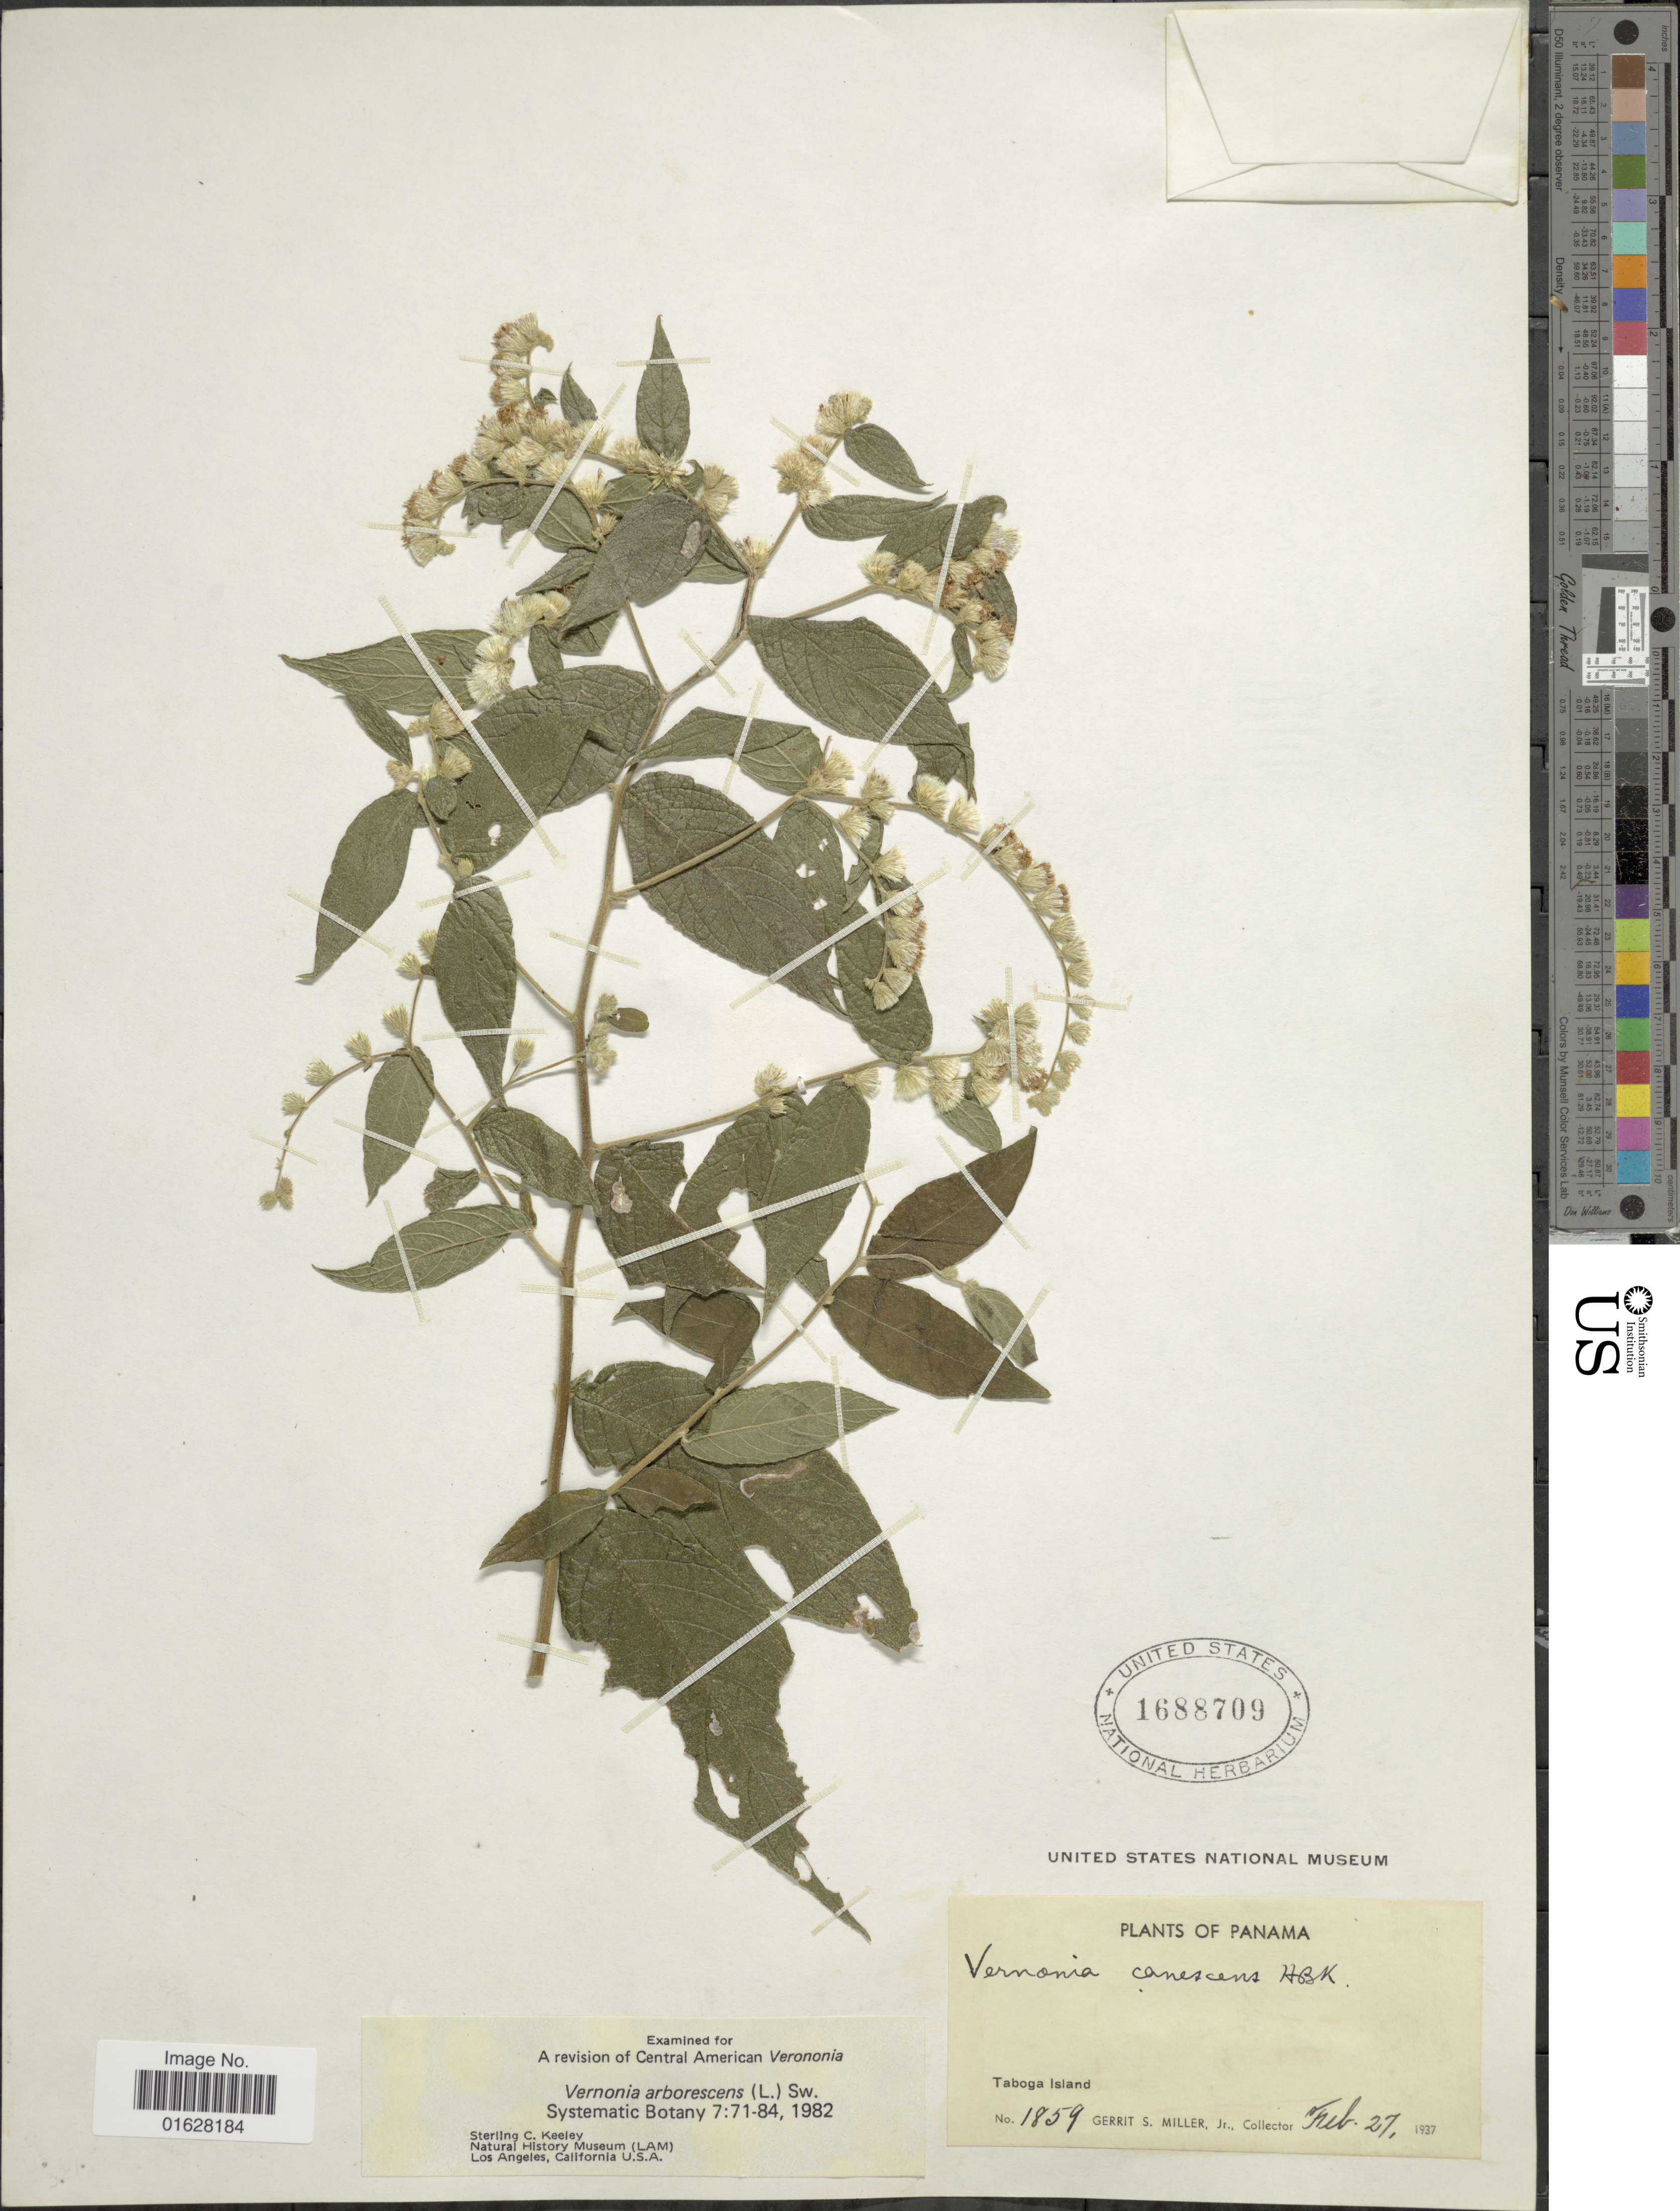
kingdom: Plantae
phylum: Tracheophyta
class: Magnoliopsida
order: Asterales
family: Asteraceae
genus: Lepidaploa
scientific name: Lepidaploa canescens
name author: (Kunth) H. Rob.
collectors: G. S. Miller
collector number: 1859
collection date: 1937-02-27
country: Panama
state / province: Panamá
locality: Taboga Island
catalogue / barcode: US 1688709